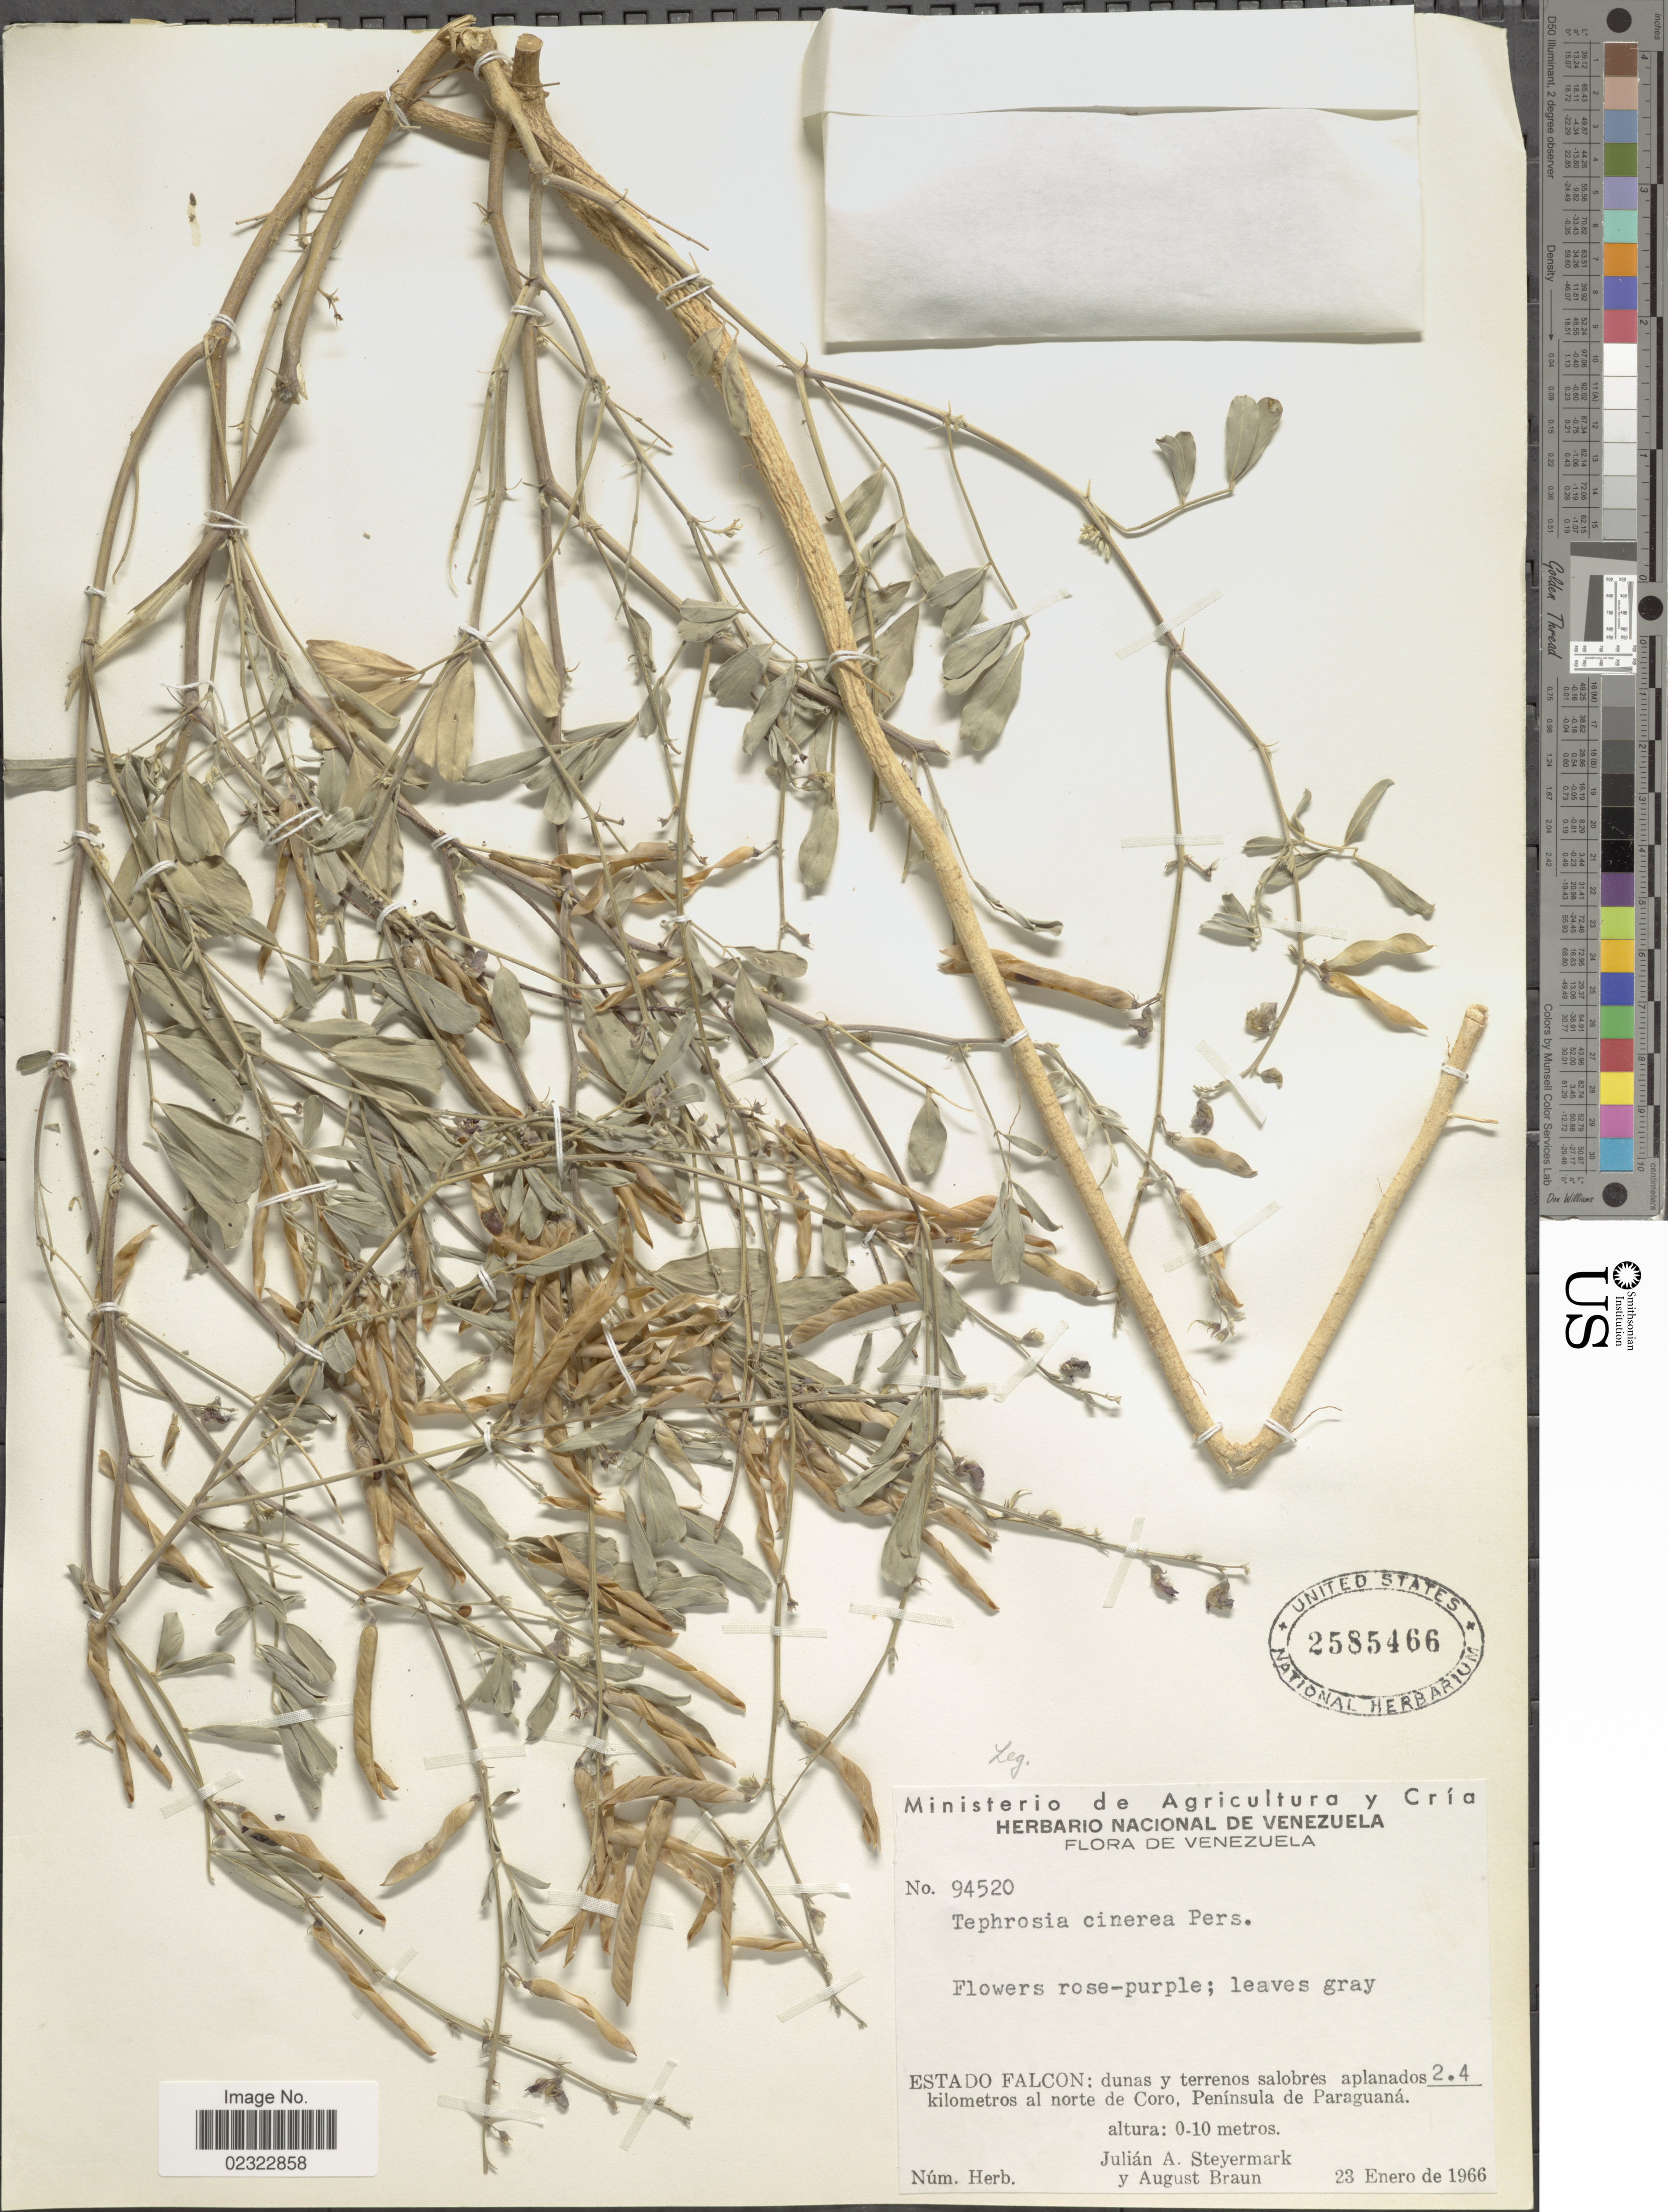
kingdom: Plantae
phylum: Tracheophyta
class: Magnoliopsida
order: Fabales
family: Fabaceae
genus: Tephrosia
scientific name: Tephrosia cinerea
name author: (L.) Pers.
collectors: J. Steyermark & A. Braun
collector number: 94520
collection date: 1966-01-23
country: Venezuela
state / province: Falcón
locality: Estado Falcon: dunas y terrenos salobres aplanados 2.4 kilometros al norte de Coro, Peninsula de Paraguana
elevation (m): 0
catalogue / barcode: US 2585466